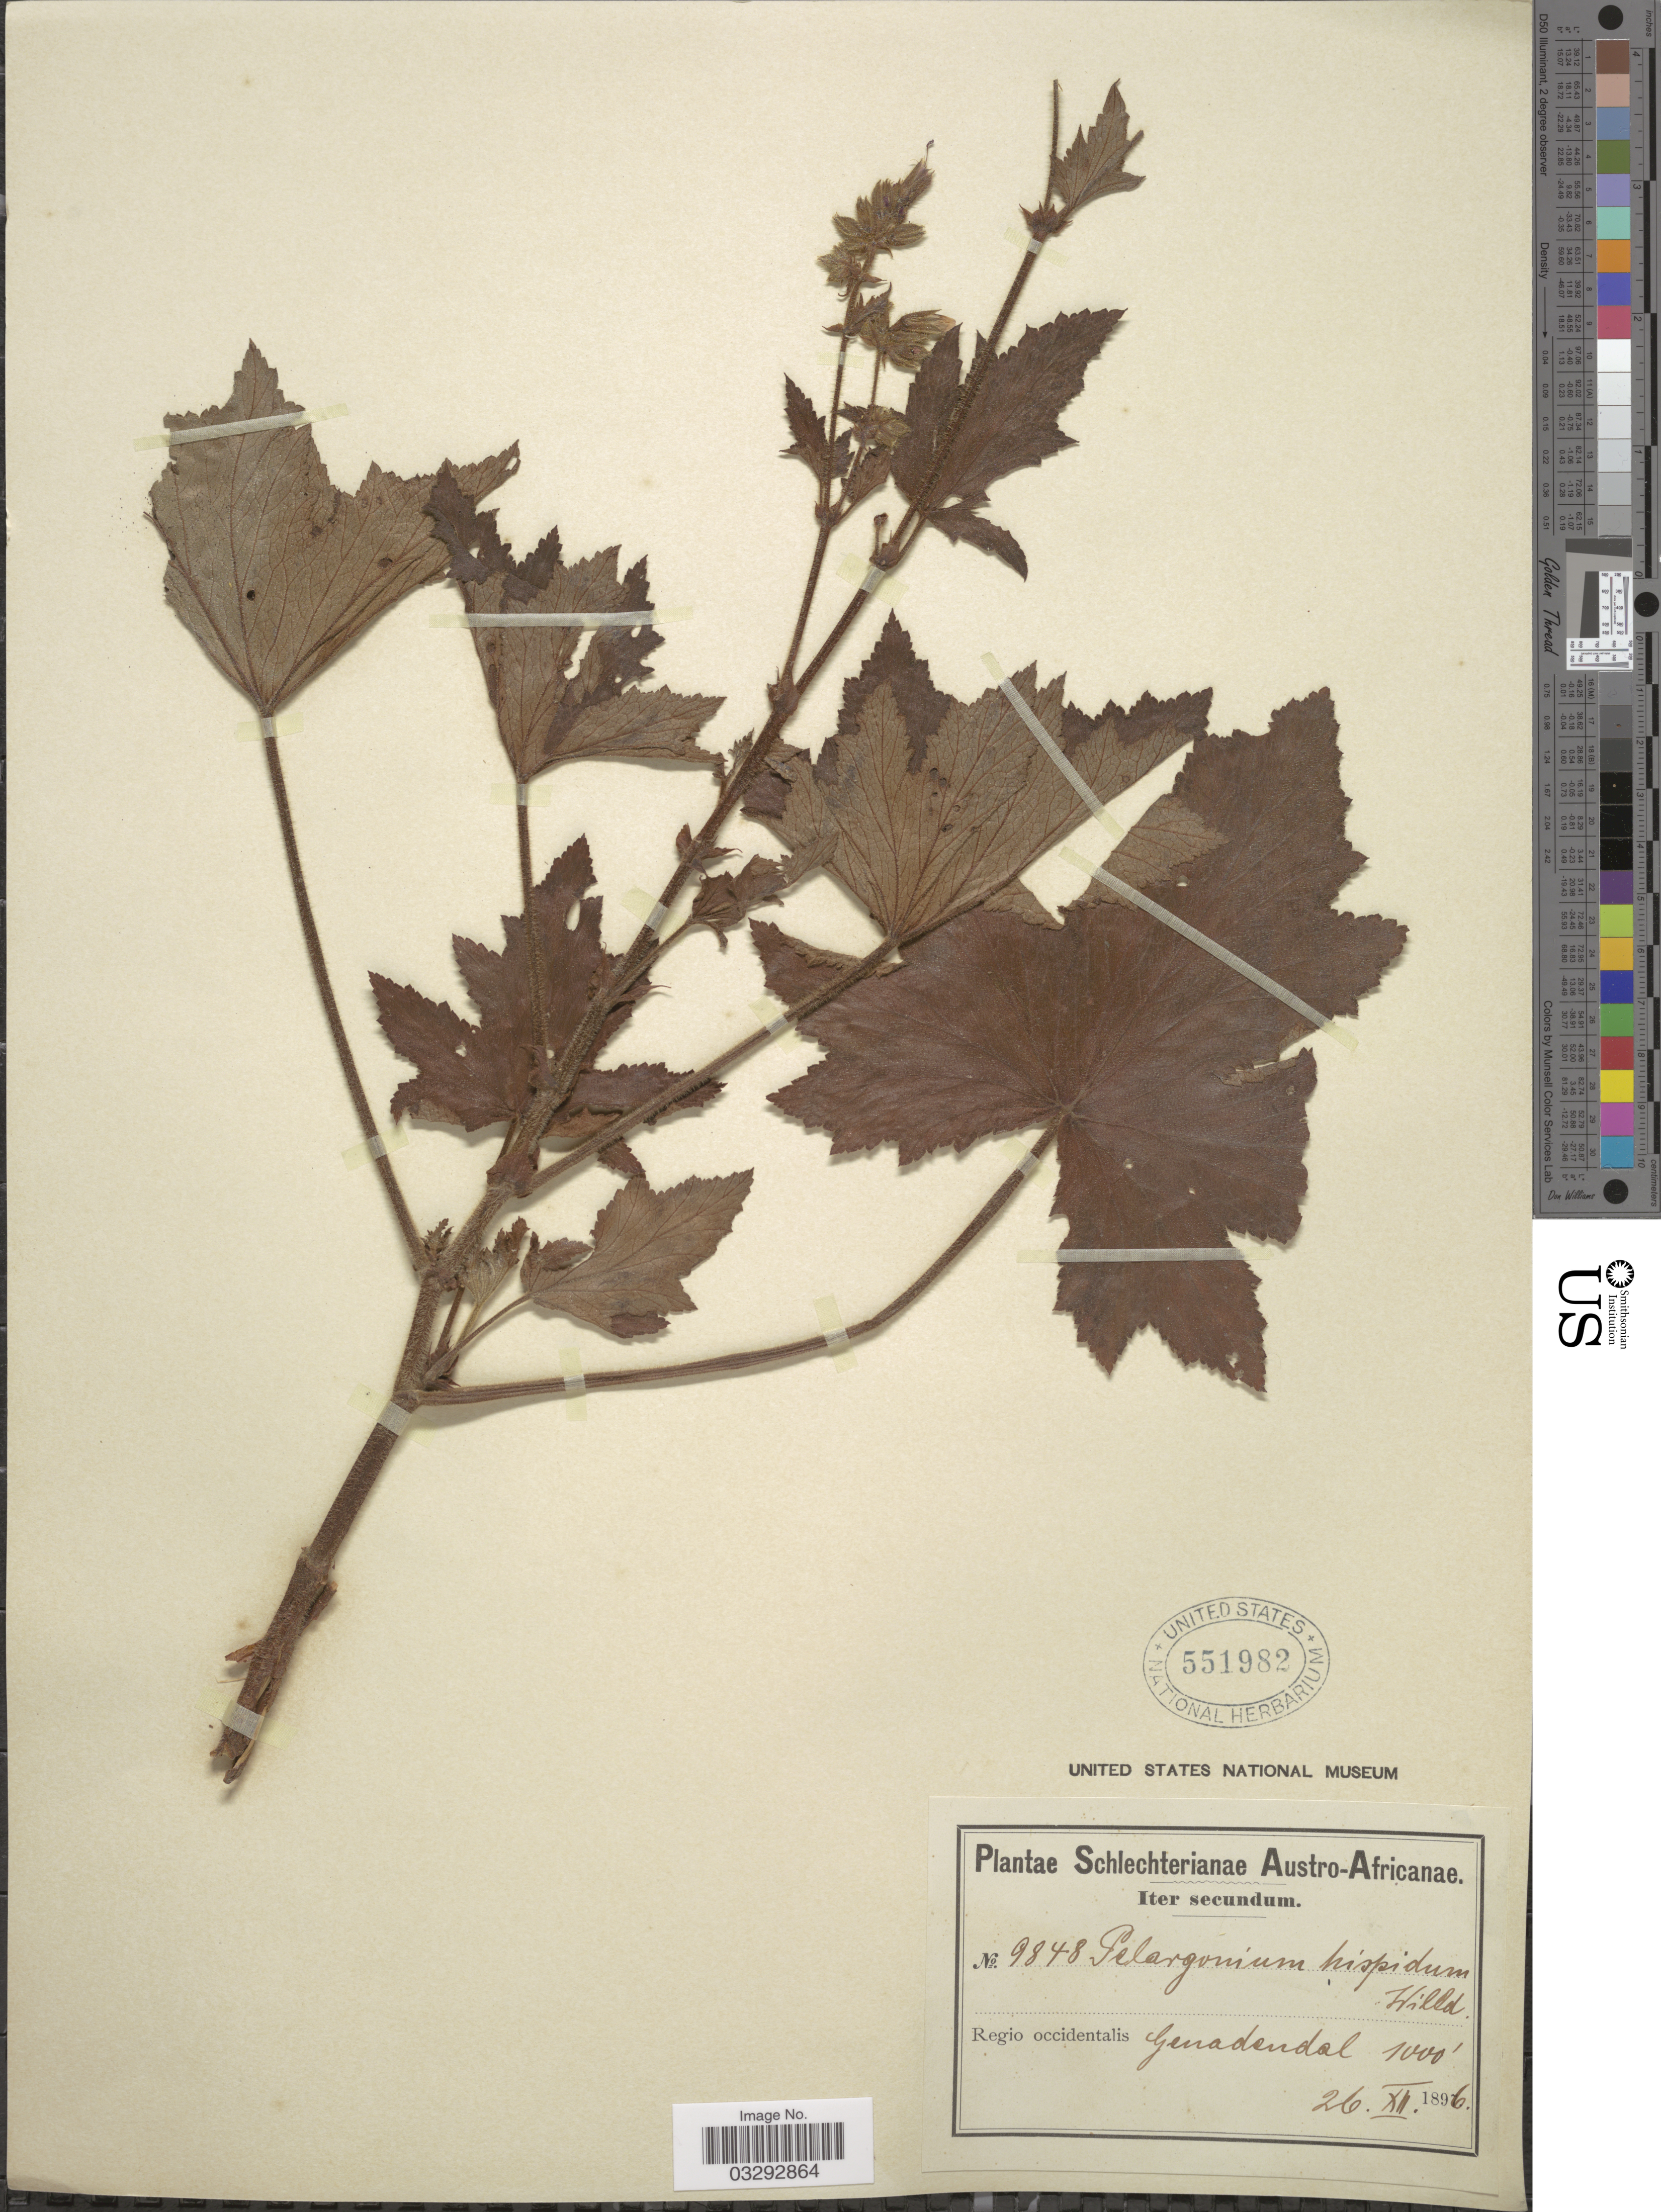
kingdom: Plantae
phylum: Tracheophyta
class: Magnoliopsida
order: Geraniales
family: Geraniaceae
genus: Pelargonium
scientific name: Pelargonium hispidum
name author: Willd.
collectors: Schlechter, --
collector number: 9848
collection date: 1896-12-26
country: South Africa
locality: Austro-Africanae, Regio occidentalis, Genadendal.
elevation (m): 305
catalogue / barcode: US 551982